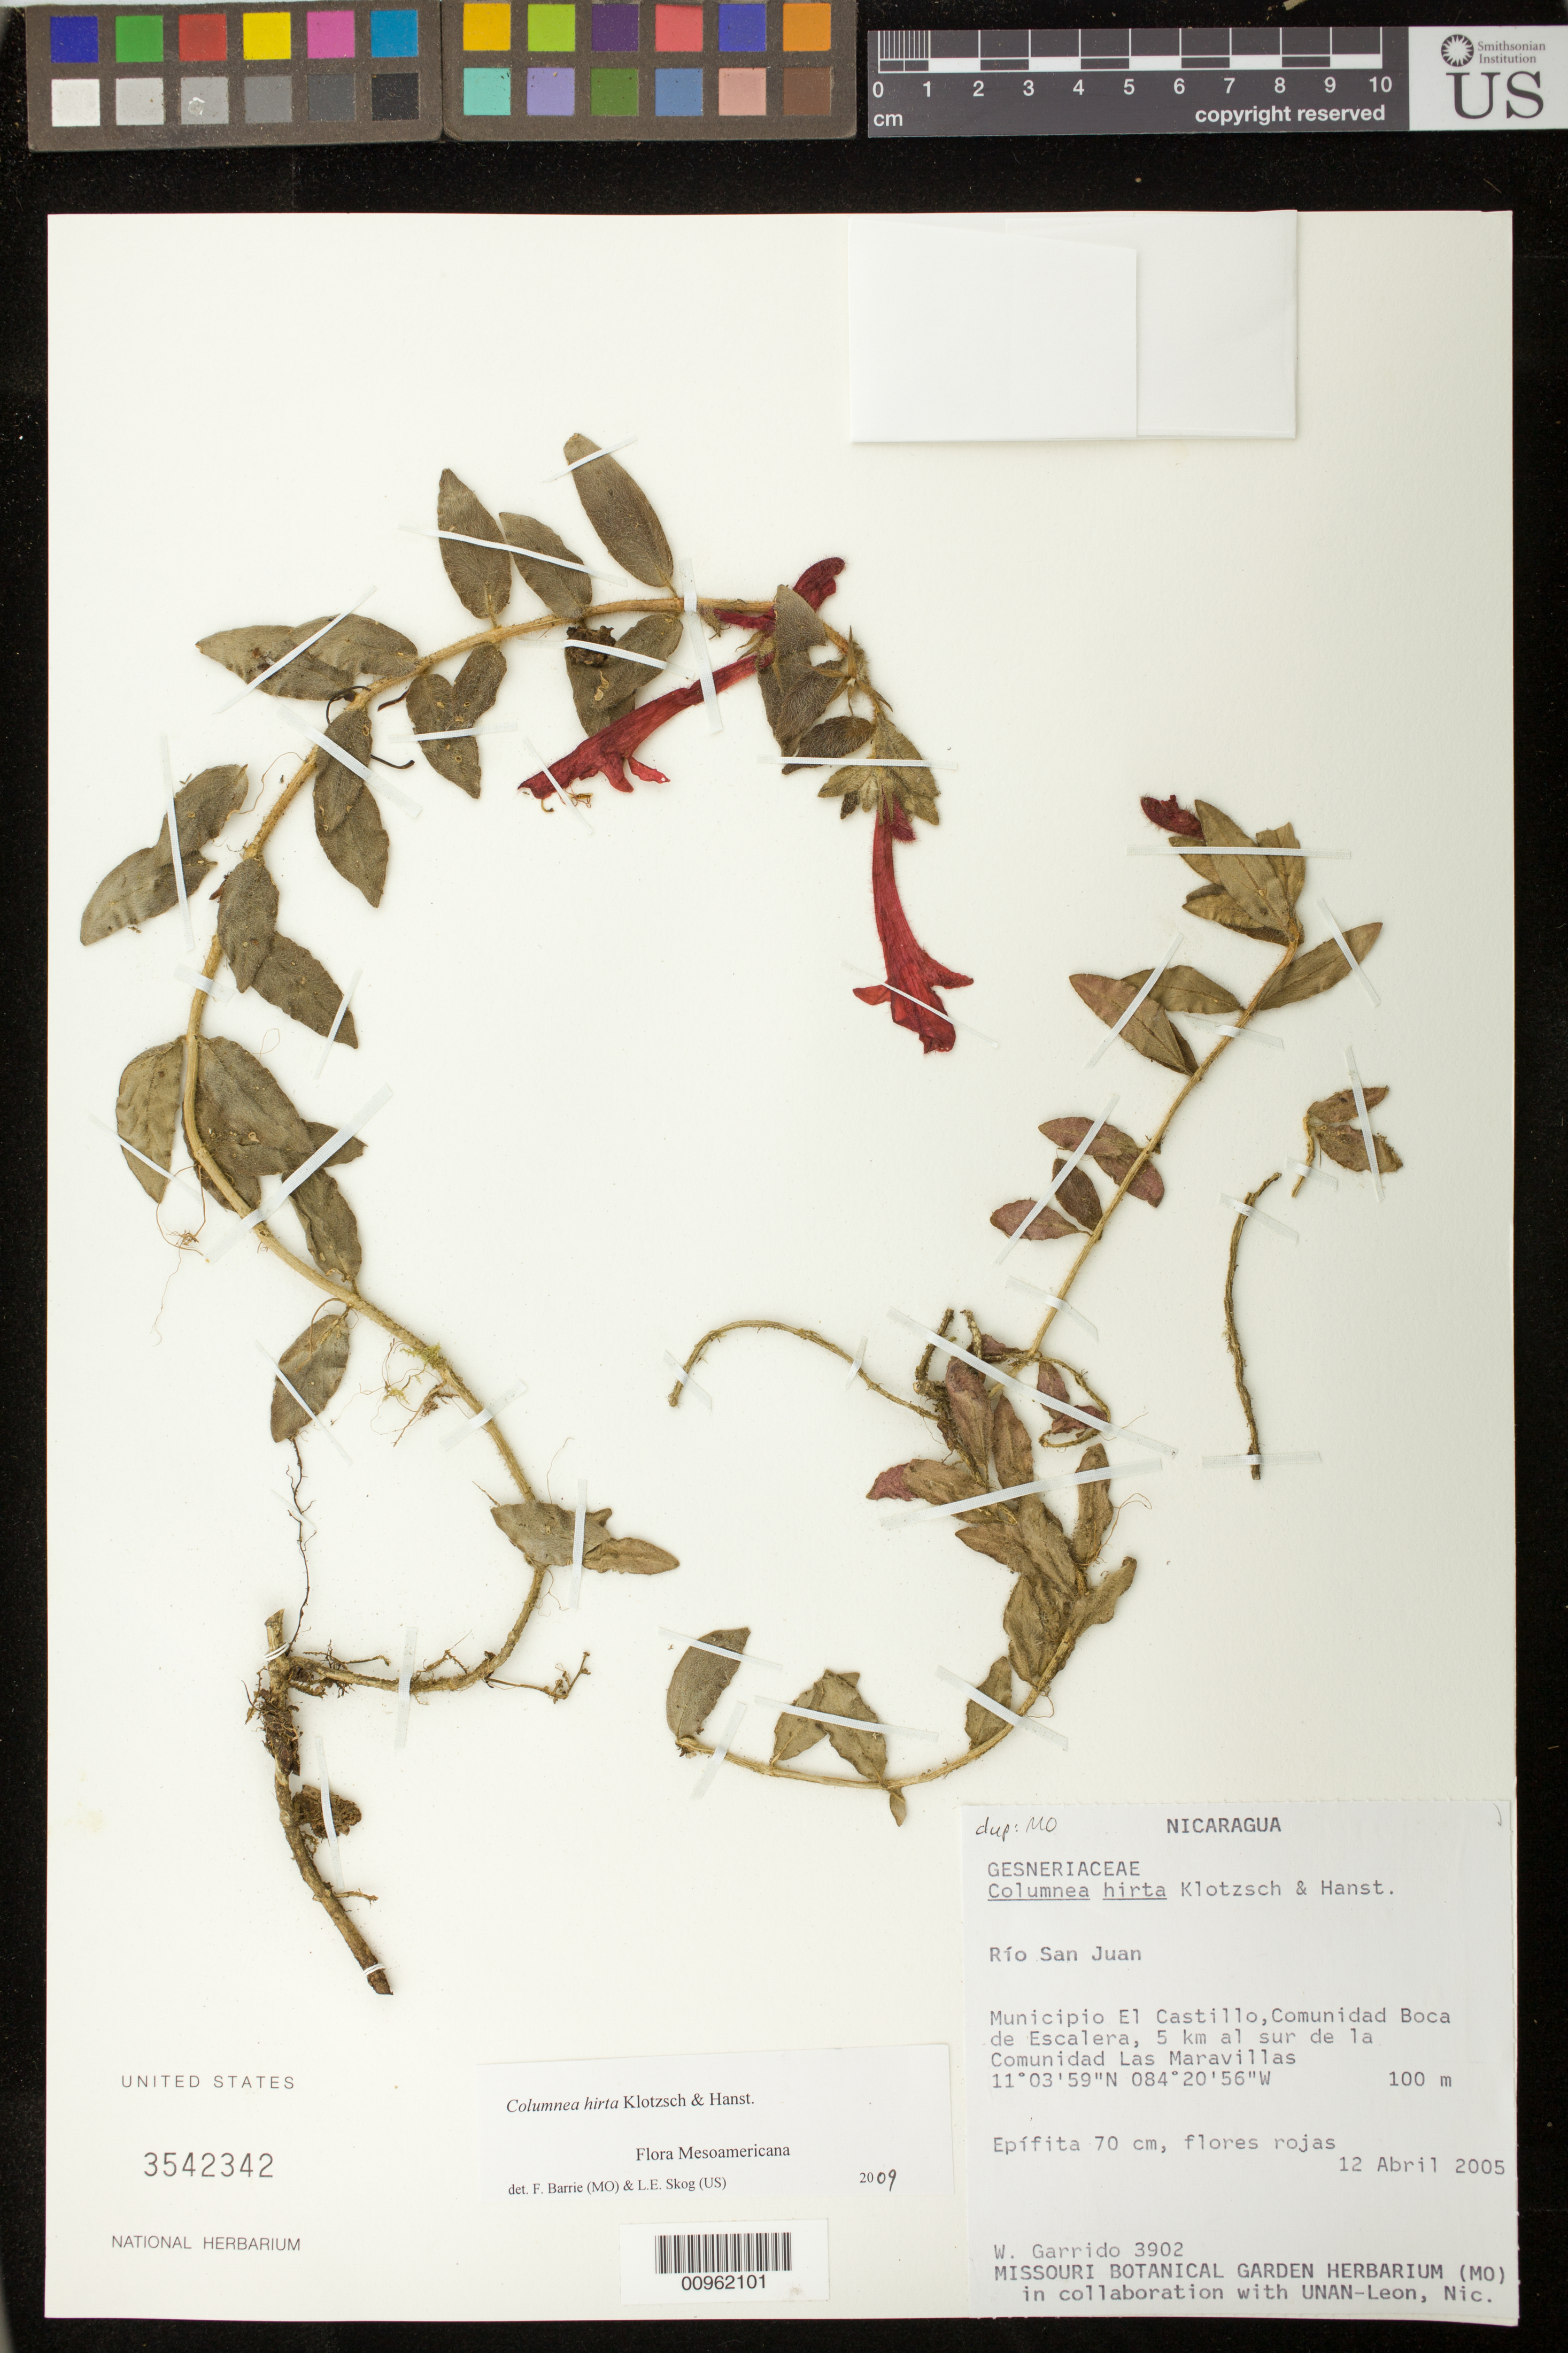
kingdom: Plantae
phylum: Tracheophyta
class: Magnoliopsida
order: Lamiales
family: Gesneriaceae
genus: Columnea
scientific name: Columnea hirta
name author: Klotzsch & Hanst.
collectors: W. Garrido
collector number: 3902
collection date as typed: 12 Apr 2005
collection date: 2005-04-12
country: Nicaragua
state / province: Rio San Juan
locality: Municipio El Castillo, comunidad Boca de Escalera, 5 km al sur de la comunidad Las Moaravillas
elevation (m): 100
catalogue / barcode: US 3542342